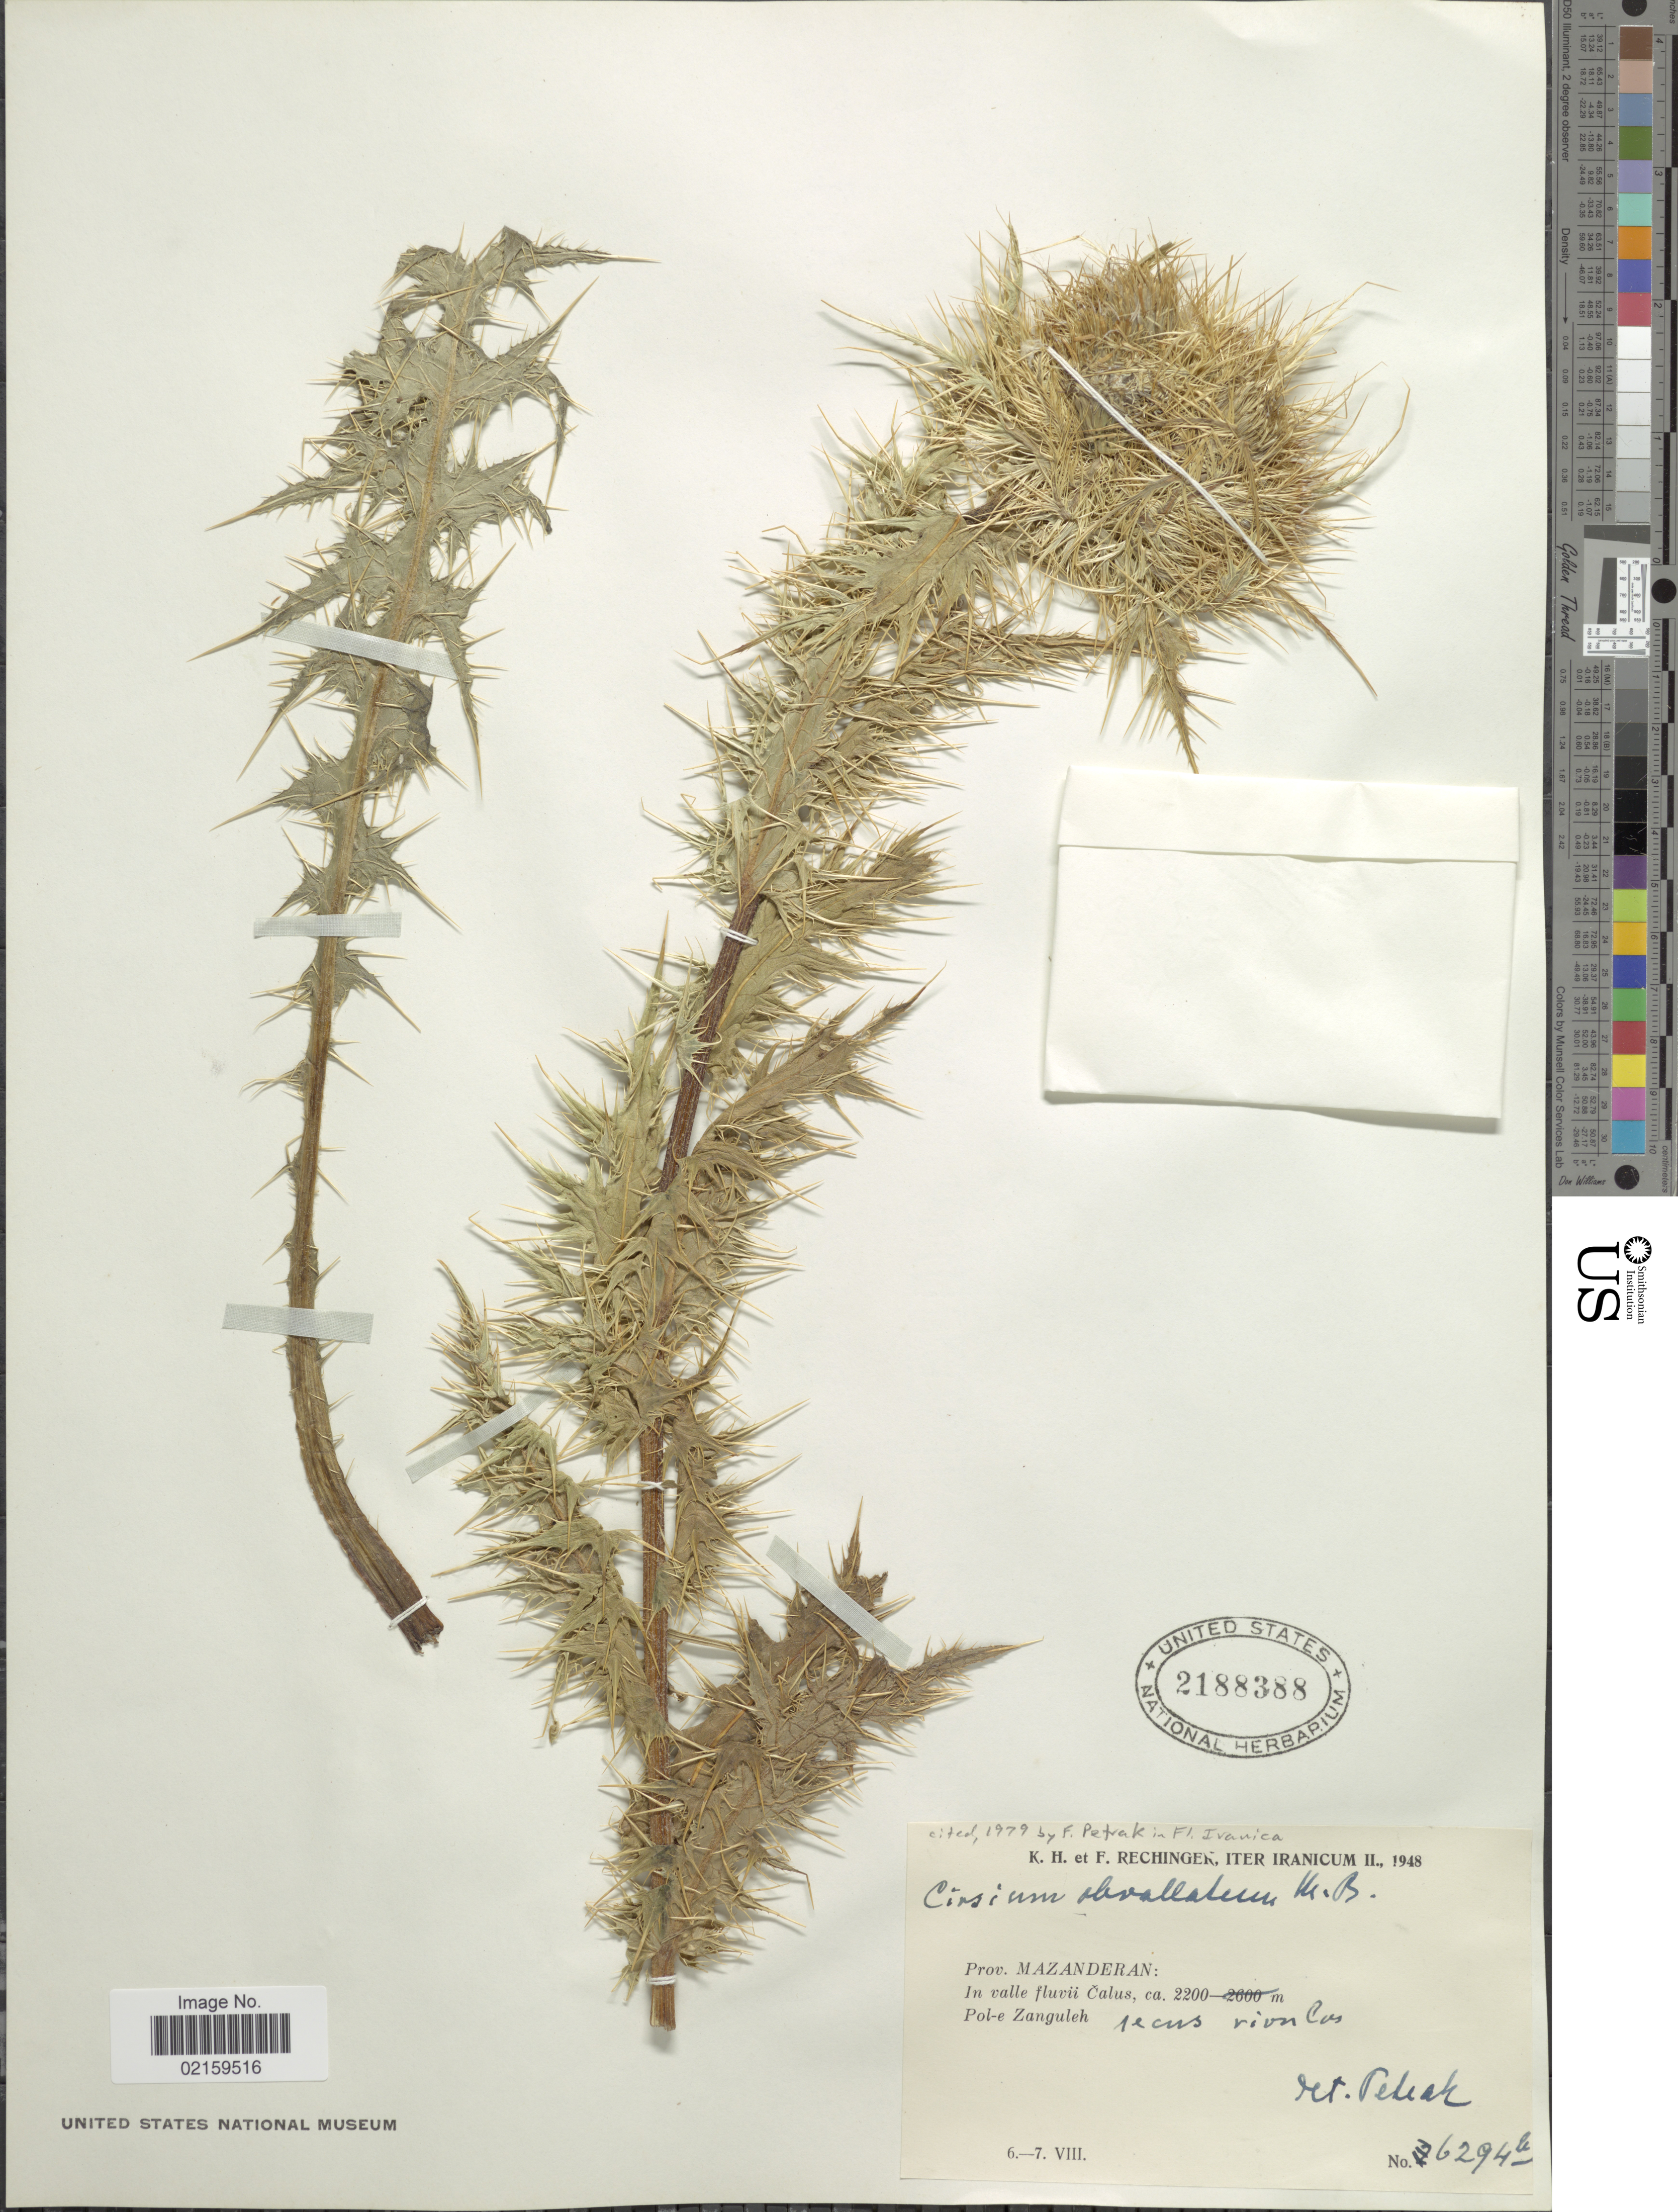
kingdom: Plantae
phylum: Tracheophyta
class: Magnoliopsida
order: Asterales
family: Asteraceae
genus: Cirsium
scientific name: Cirsium obvallatum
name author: M. Bieb.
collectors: K. H. Rechinger & F. Rechinger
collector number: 6294b*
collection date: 1948-08-06/1948-08-07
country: Iran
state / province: Mazandaran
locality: Prov. Mazanderan. In valle fluvii Calus. Pol-e Zanguleh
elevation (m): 2200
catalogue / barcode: US 2188388